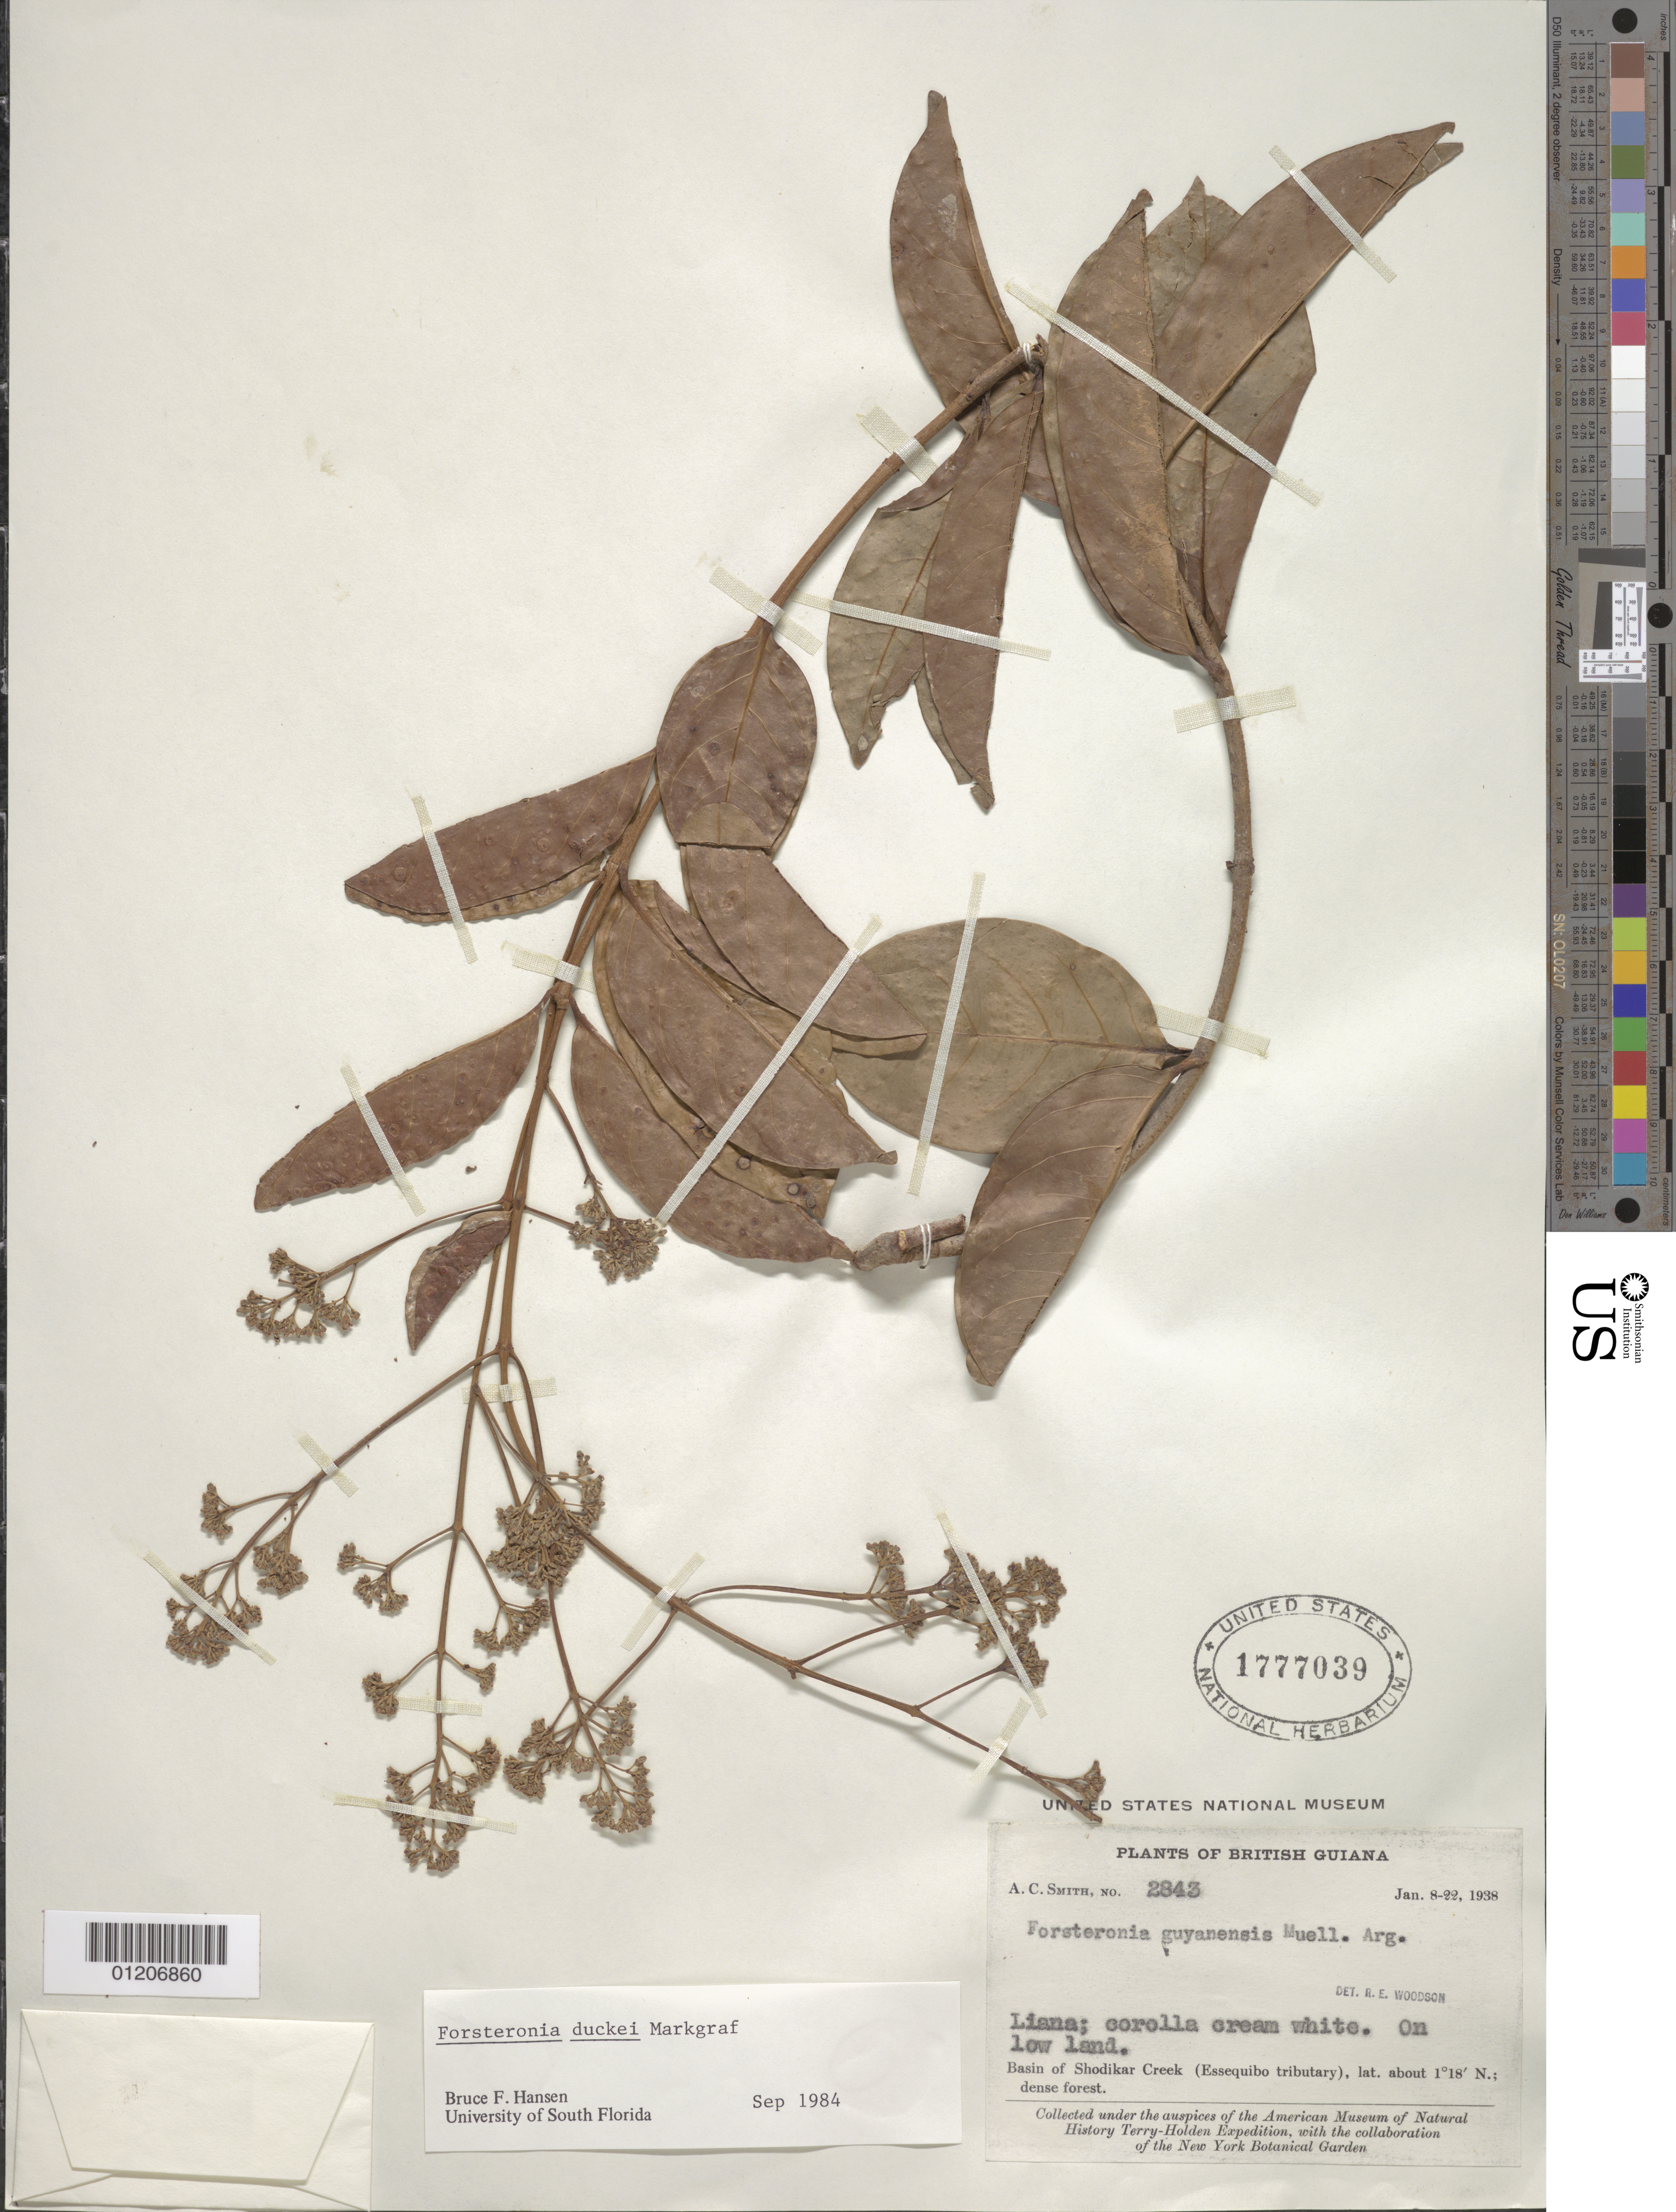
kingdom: Plantae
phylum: Tracheophyta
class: Magnoliopsida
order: Gentianales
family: Apocynaceae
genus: Forsteronia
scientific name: Forsteronia duckei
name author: Markgr.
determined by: Hansen, B.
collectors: A. C. Smith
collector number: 2843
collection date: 1938-01-08/1938-01-22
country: Guyana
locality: Shodikar Creek (Essequibo tributary)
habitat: Low land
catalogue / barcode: US 1777039